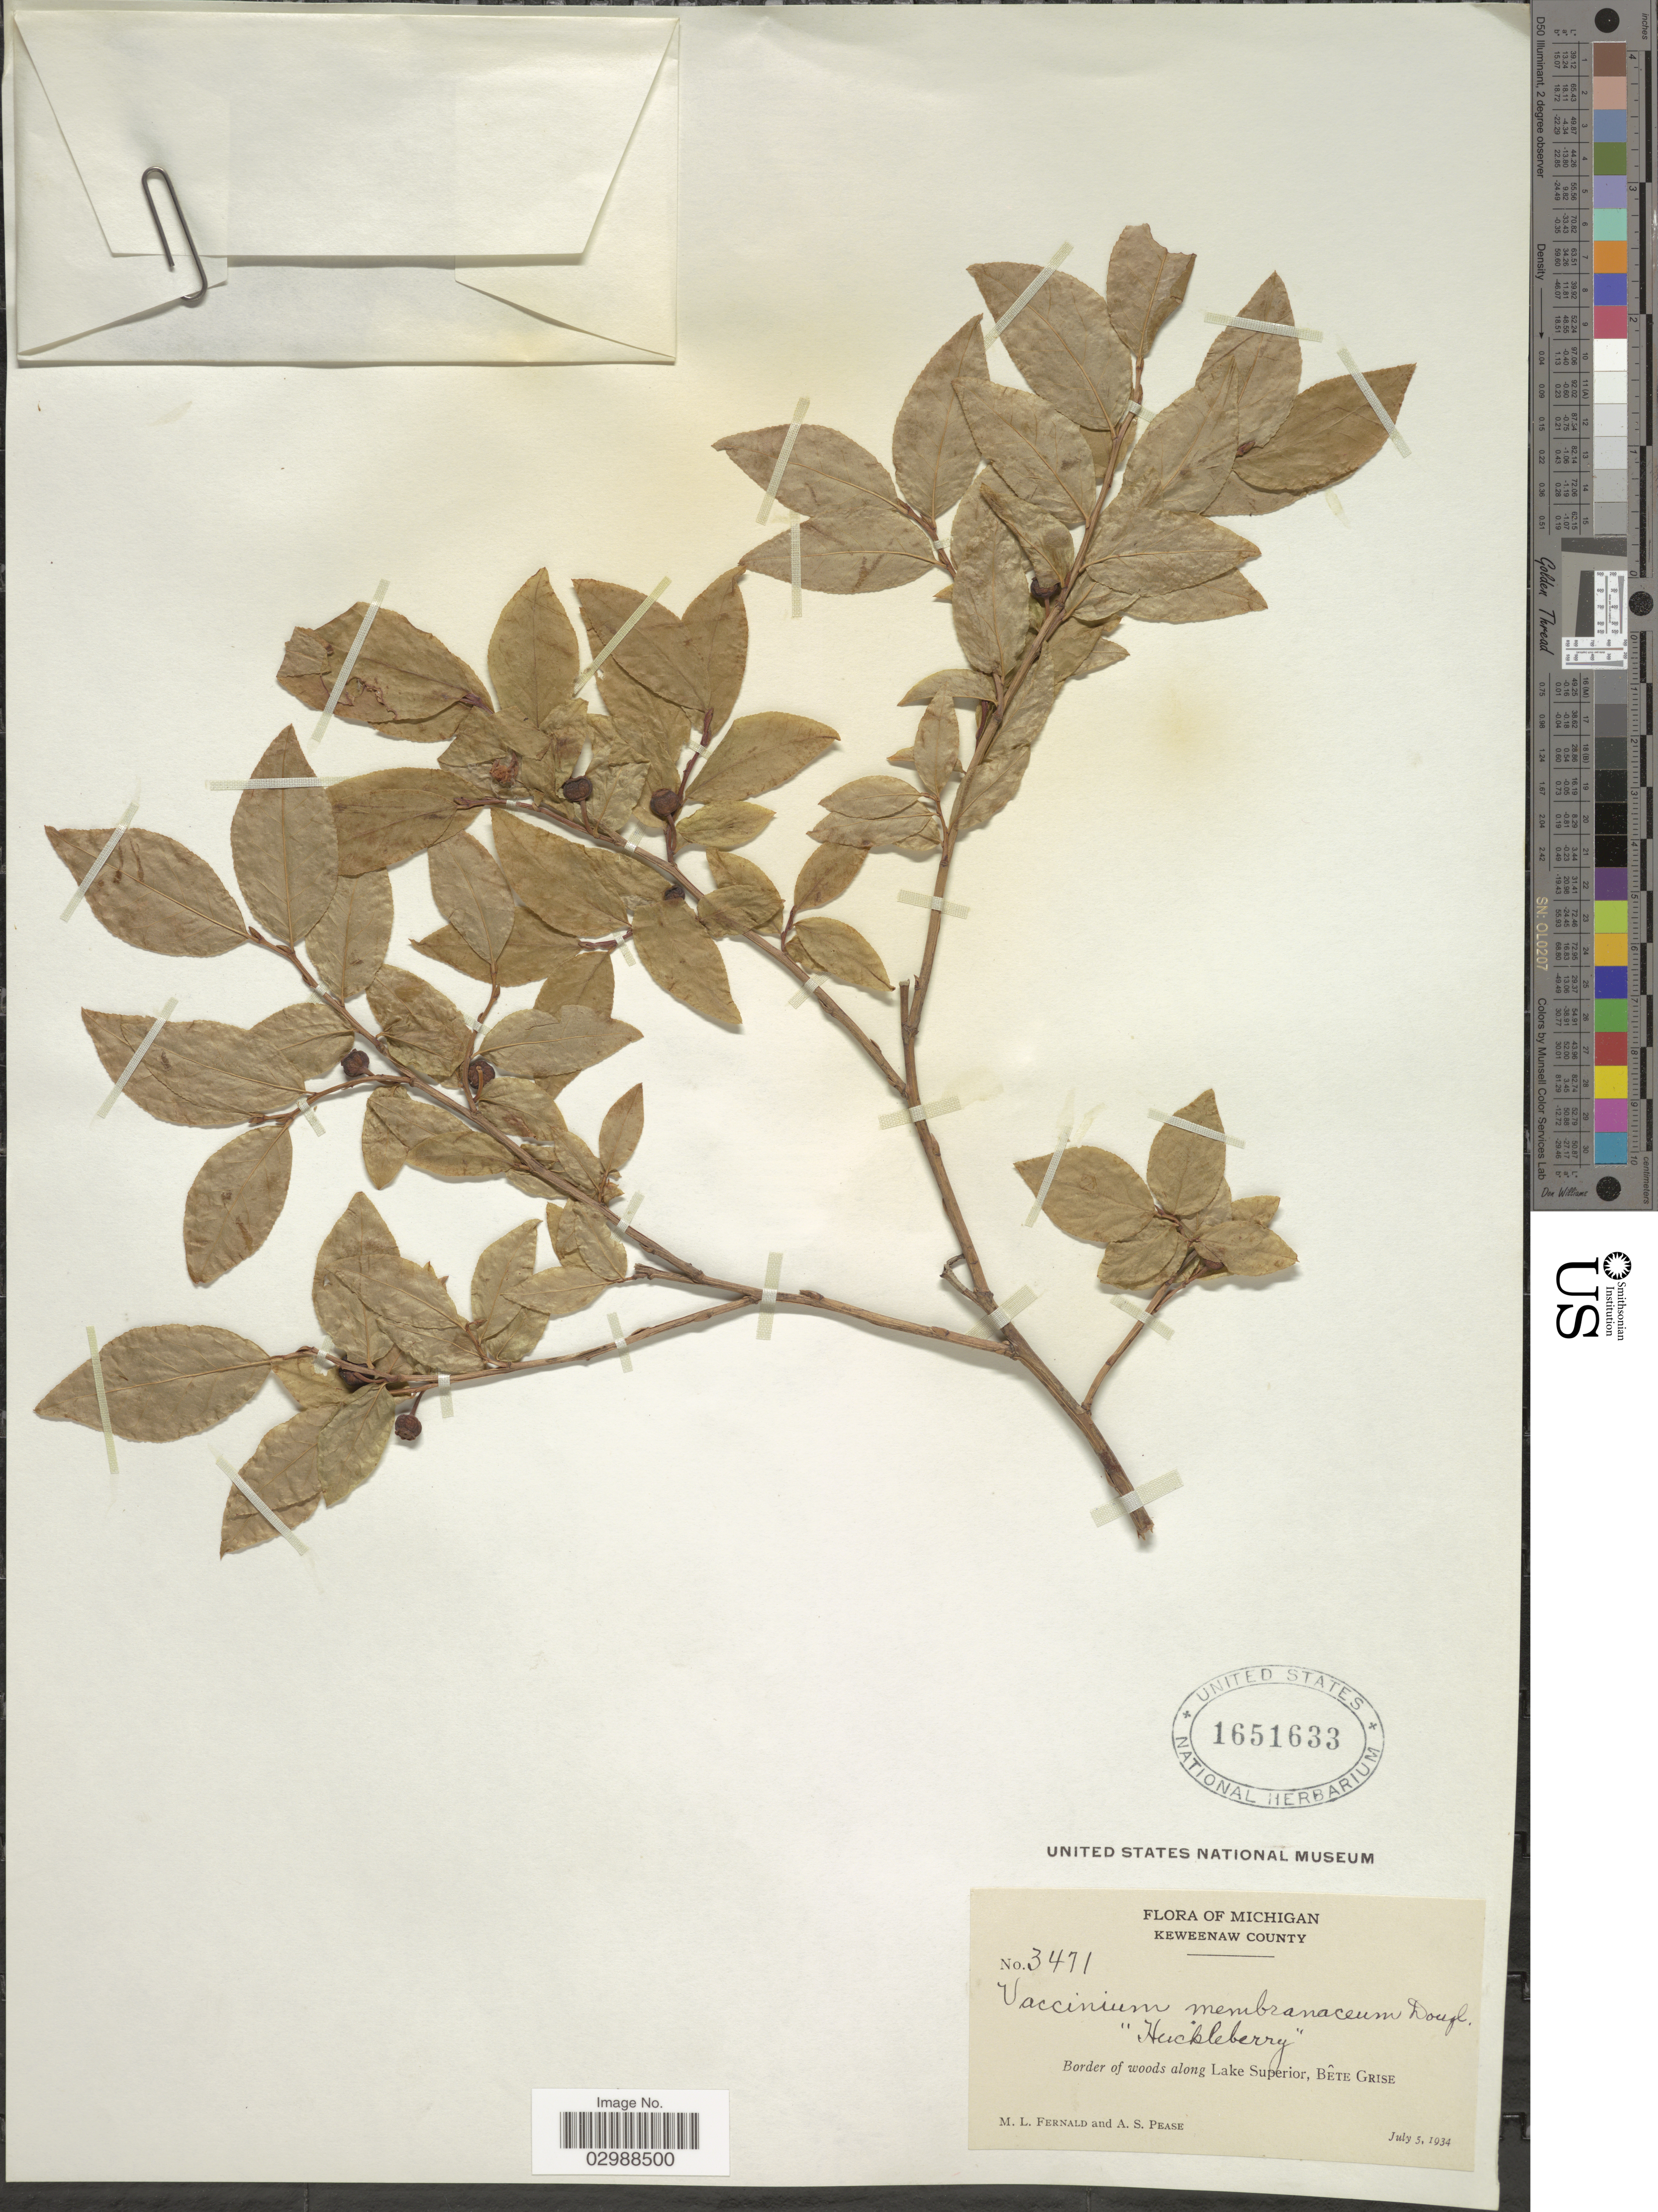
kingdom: Plantae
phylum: Tracheophyta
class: Magnoliopsida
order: Ericales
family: Ericaceae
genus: Vaccinium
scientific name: Vaccinium membranaceum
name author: Douglas ex Torr.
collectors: M. L. Fernald & A. S. Pease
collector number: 3471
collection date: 1934-07-05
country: United States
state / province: Michigan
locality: Keweenaw County, Border of woods along Lake Superior, Bête Grise.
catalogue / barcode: US 1651633